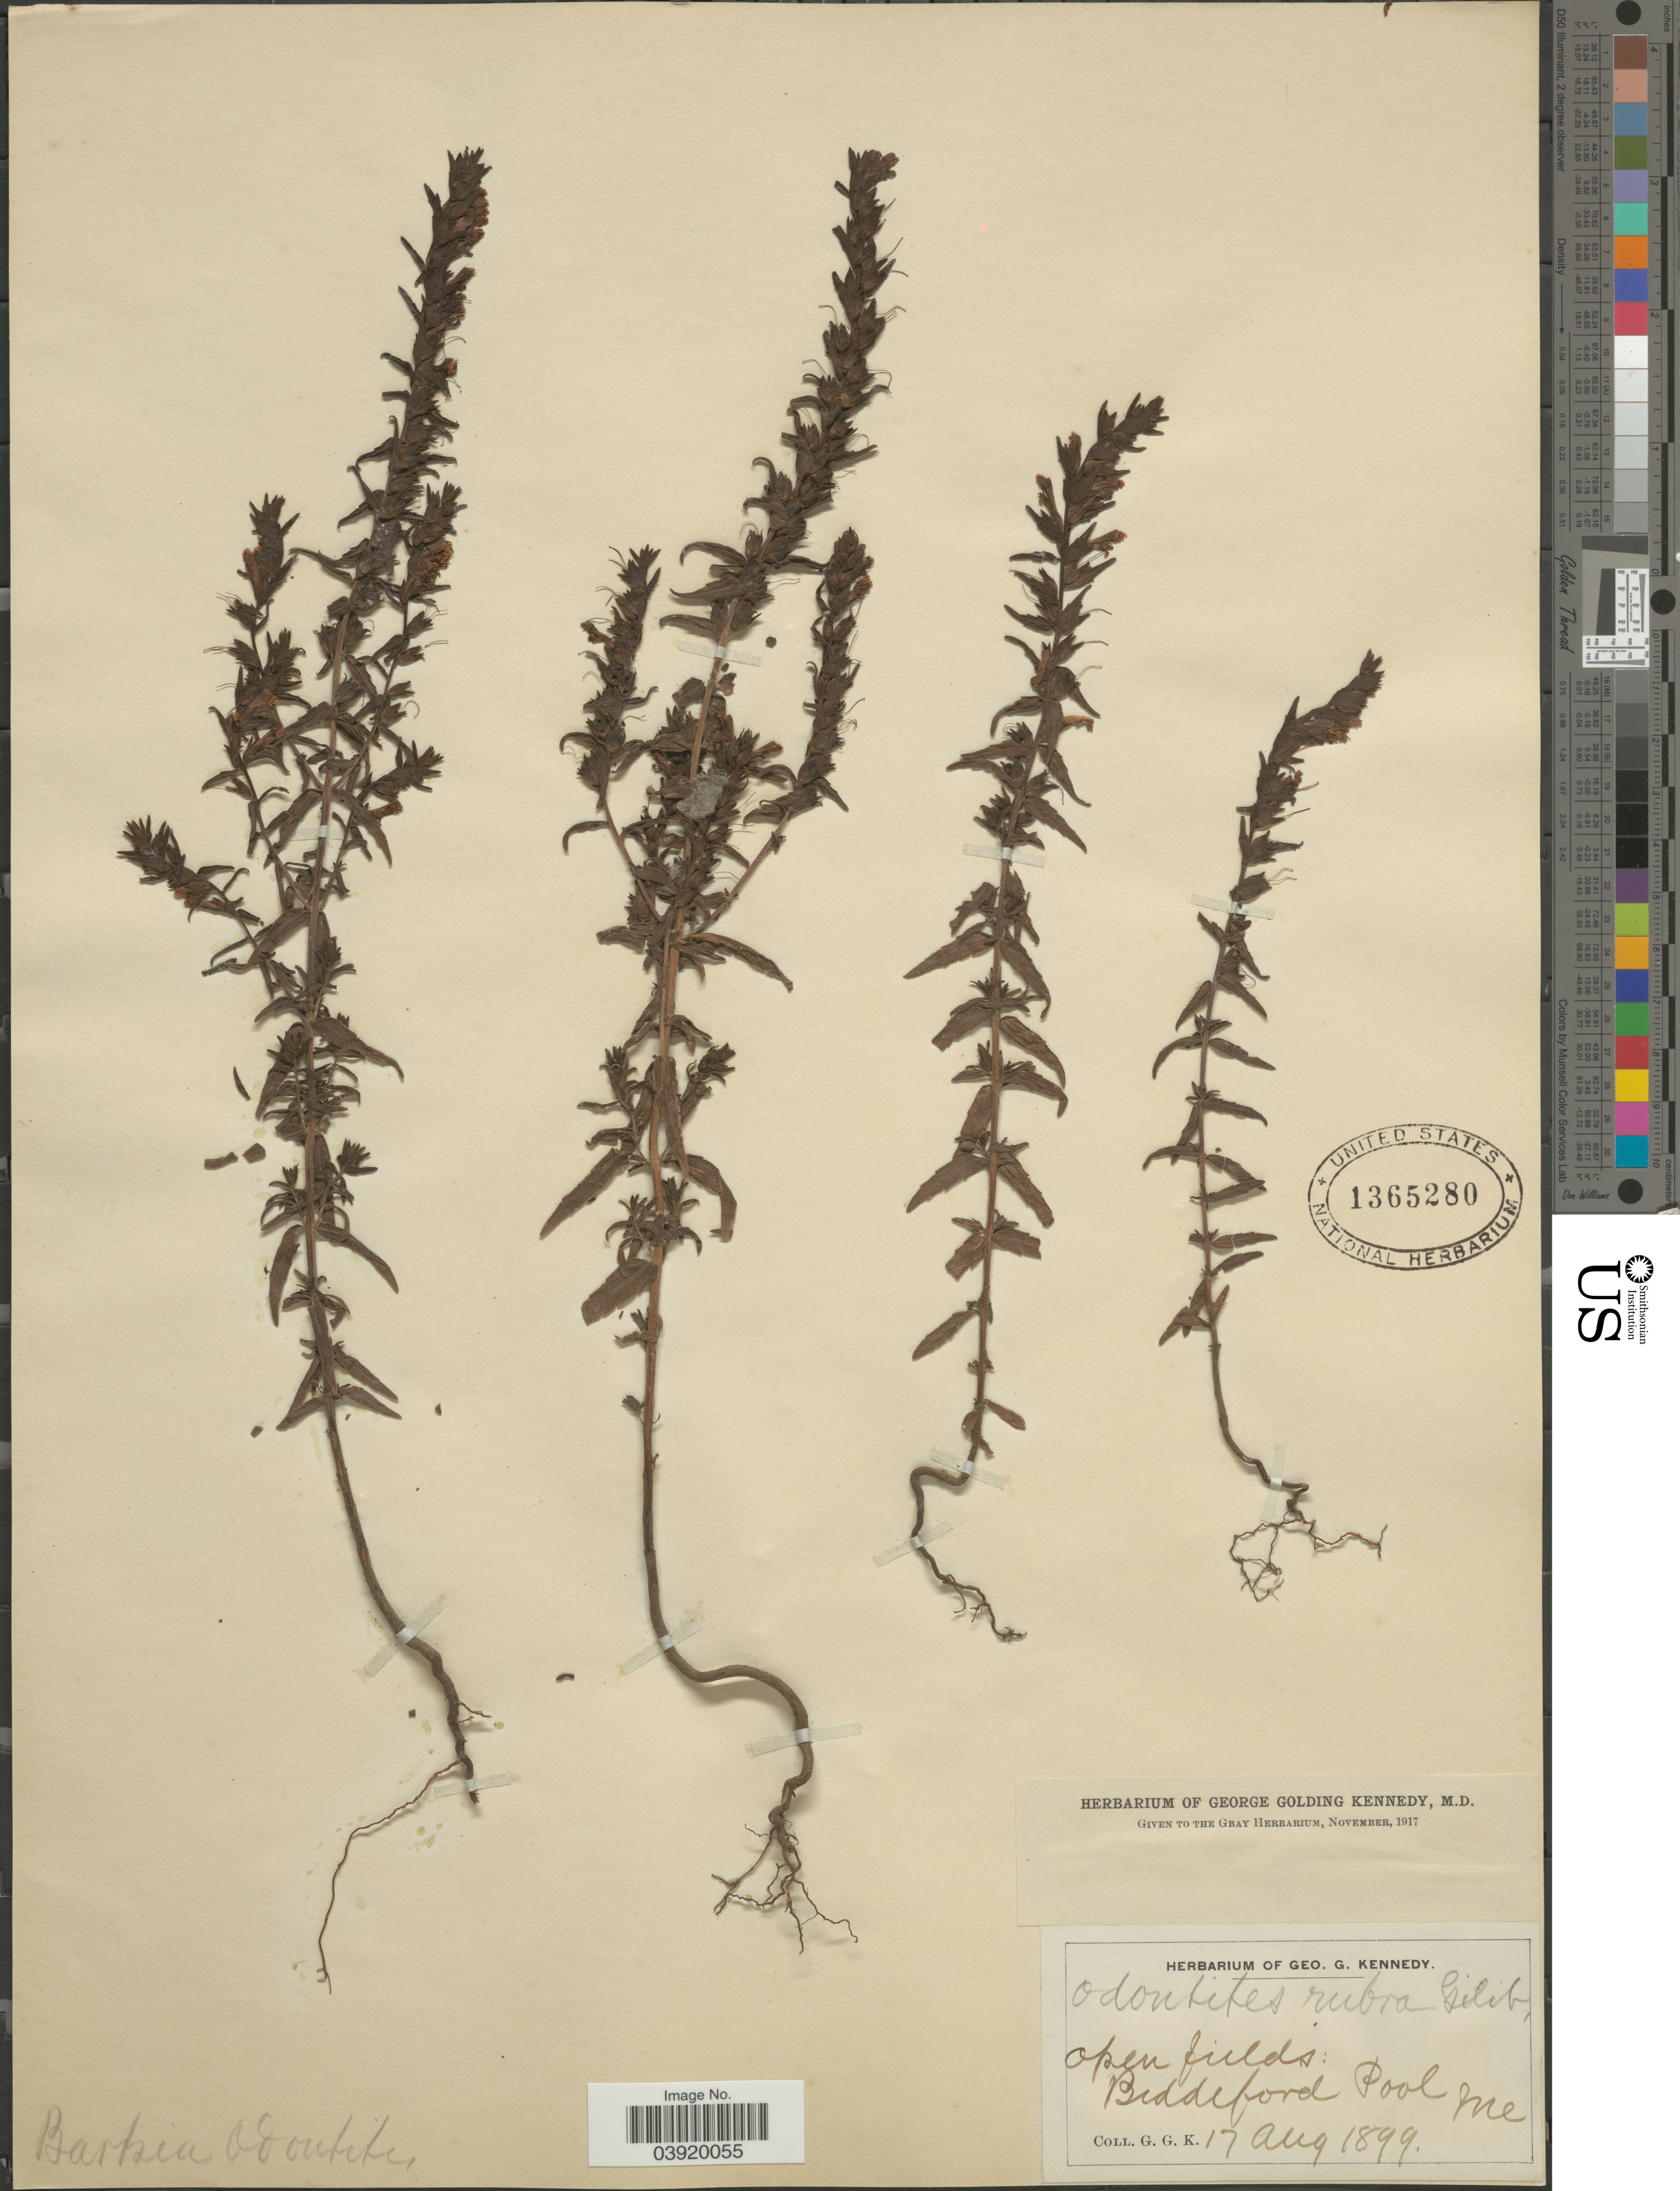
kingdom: Plantae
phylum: Tracheophyta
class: Magnoliopsida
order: Lamiales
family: Orobanchaceae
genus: Bartsia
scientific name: Bartsia odontites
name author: (L.) Huds.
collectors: G. Kennedy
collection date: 1899-08-17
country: United States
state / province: Maine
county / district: York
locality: Biddeford Pool.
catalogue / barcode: US 1365280